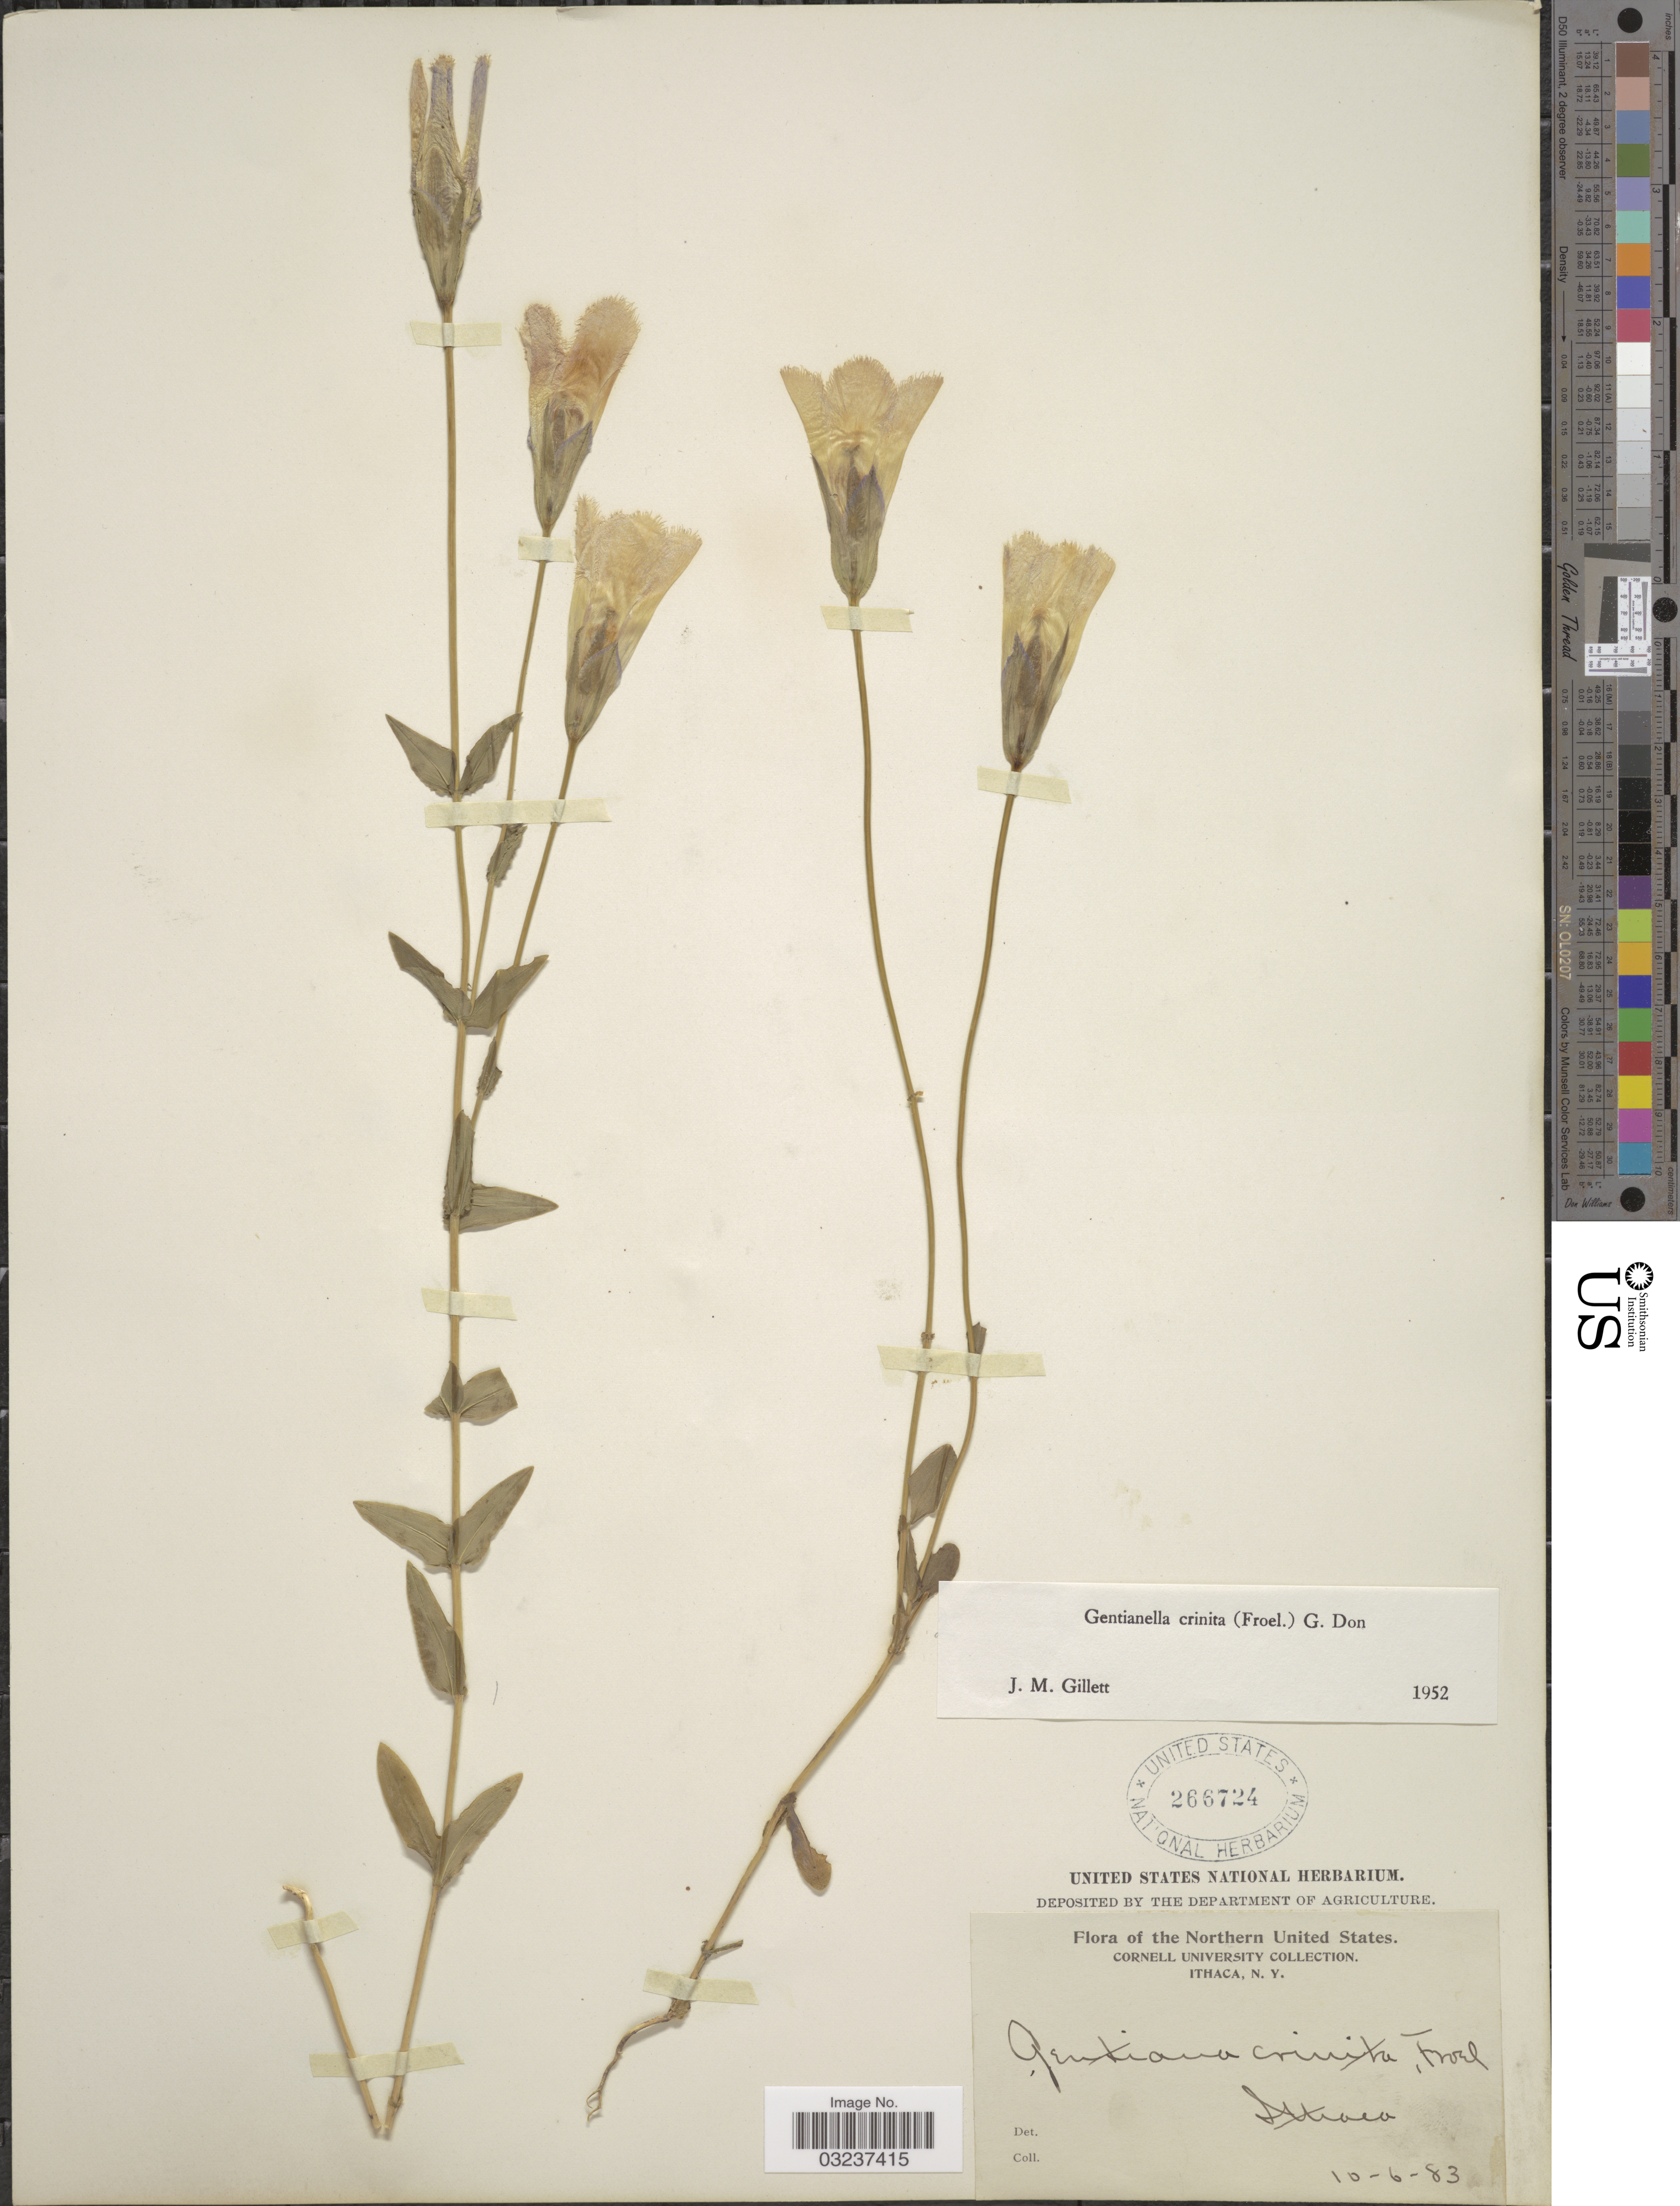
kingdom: Plantae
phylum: Tracheophyta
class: Magnoliopsida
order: Gentianales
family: Gentianaceae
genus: Gentianella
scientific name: Gentianella crinita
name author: (Froel.) G. Don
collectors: Cornell University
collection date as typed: Transcribed d/m/y: 6/10/83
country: United States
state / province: New York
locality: Northern United States. Ithaca.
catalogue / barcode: US 266724